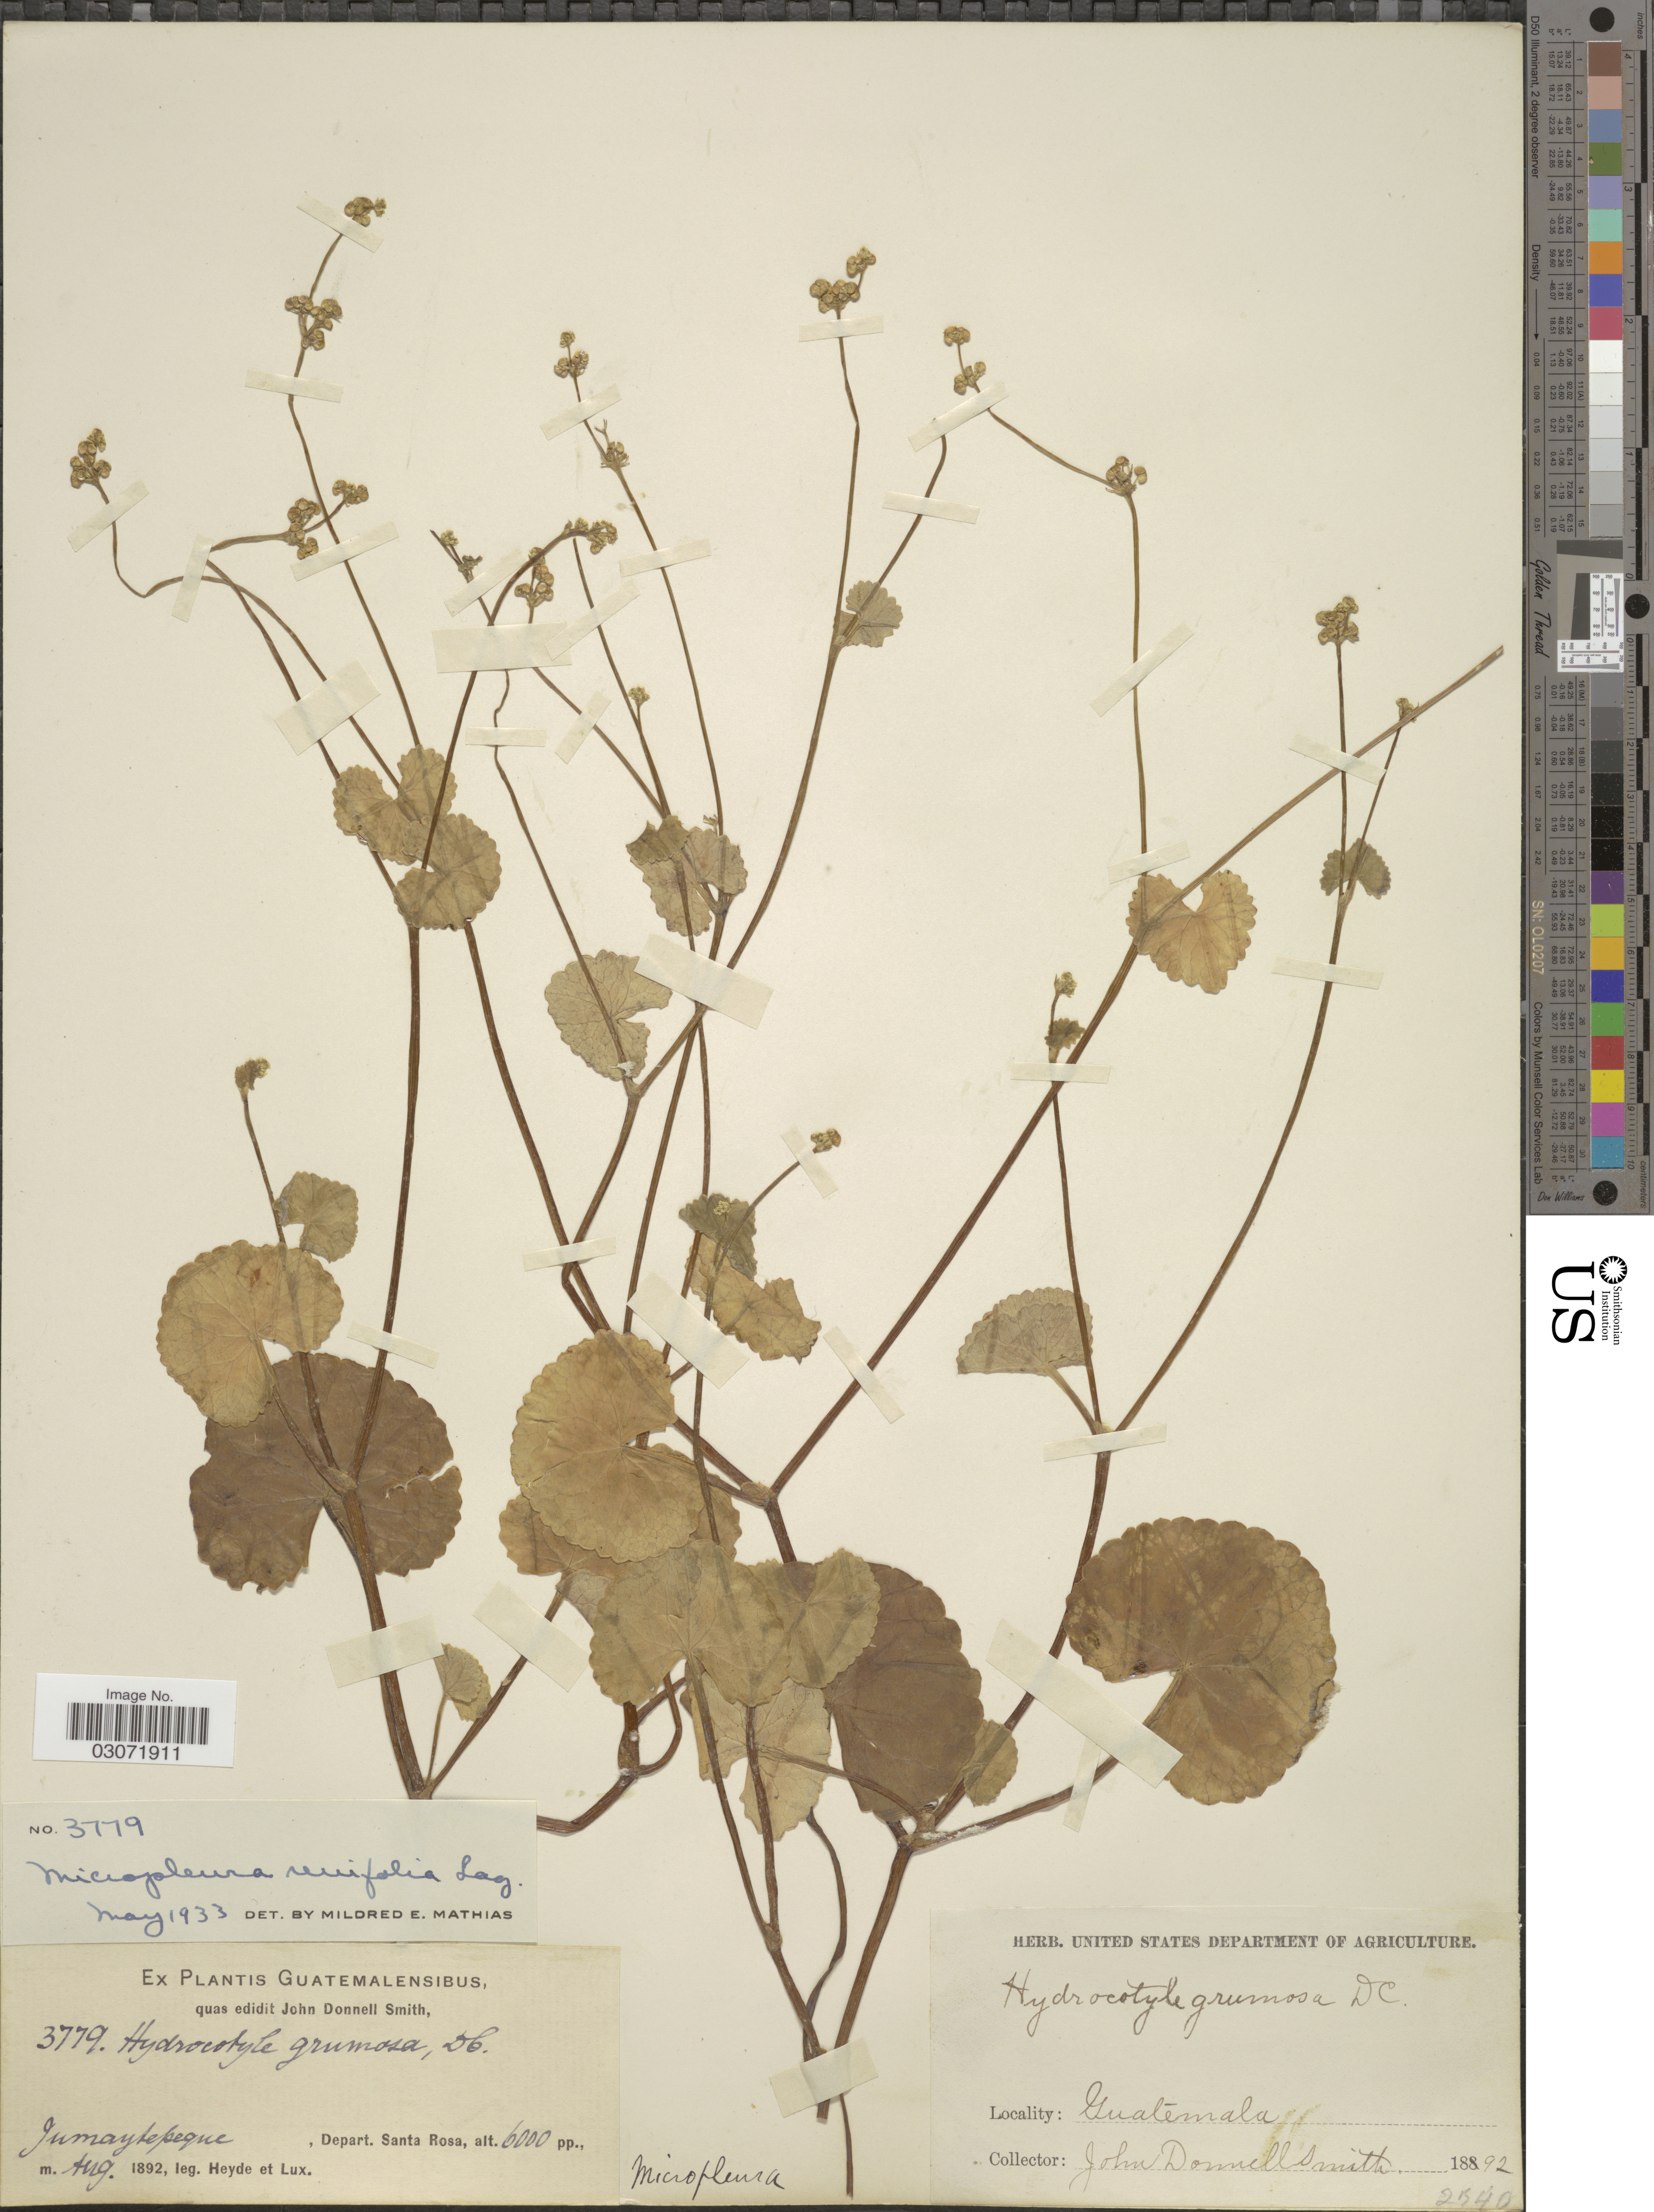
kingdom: Plantae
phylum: Tracheophyta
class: Magnoliopsida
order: Apiales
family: Apiaceae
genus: Micropleura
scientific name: Micropleura renifolia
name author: Lag.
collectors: Heyde & Lux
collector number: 3779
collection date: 1892-08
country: Guatemala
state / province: Santa Rosa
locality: Jumaytepeque, Depart. Santa Rosa.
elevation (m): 1829